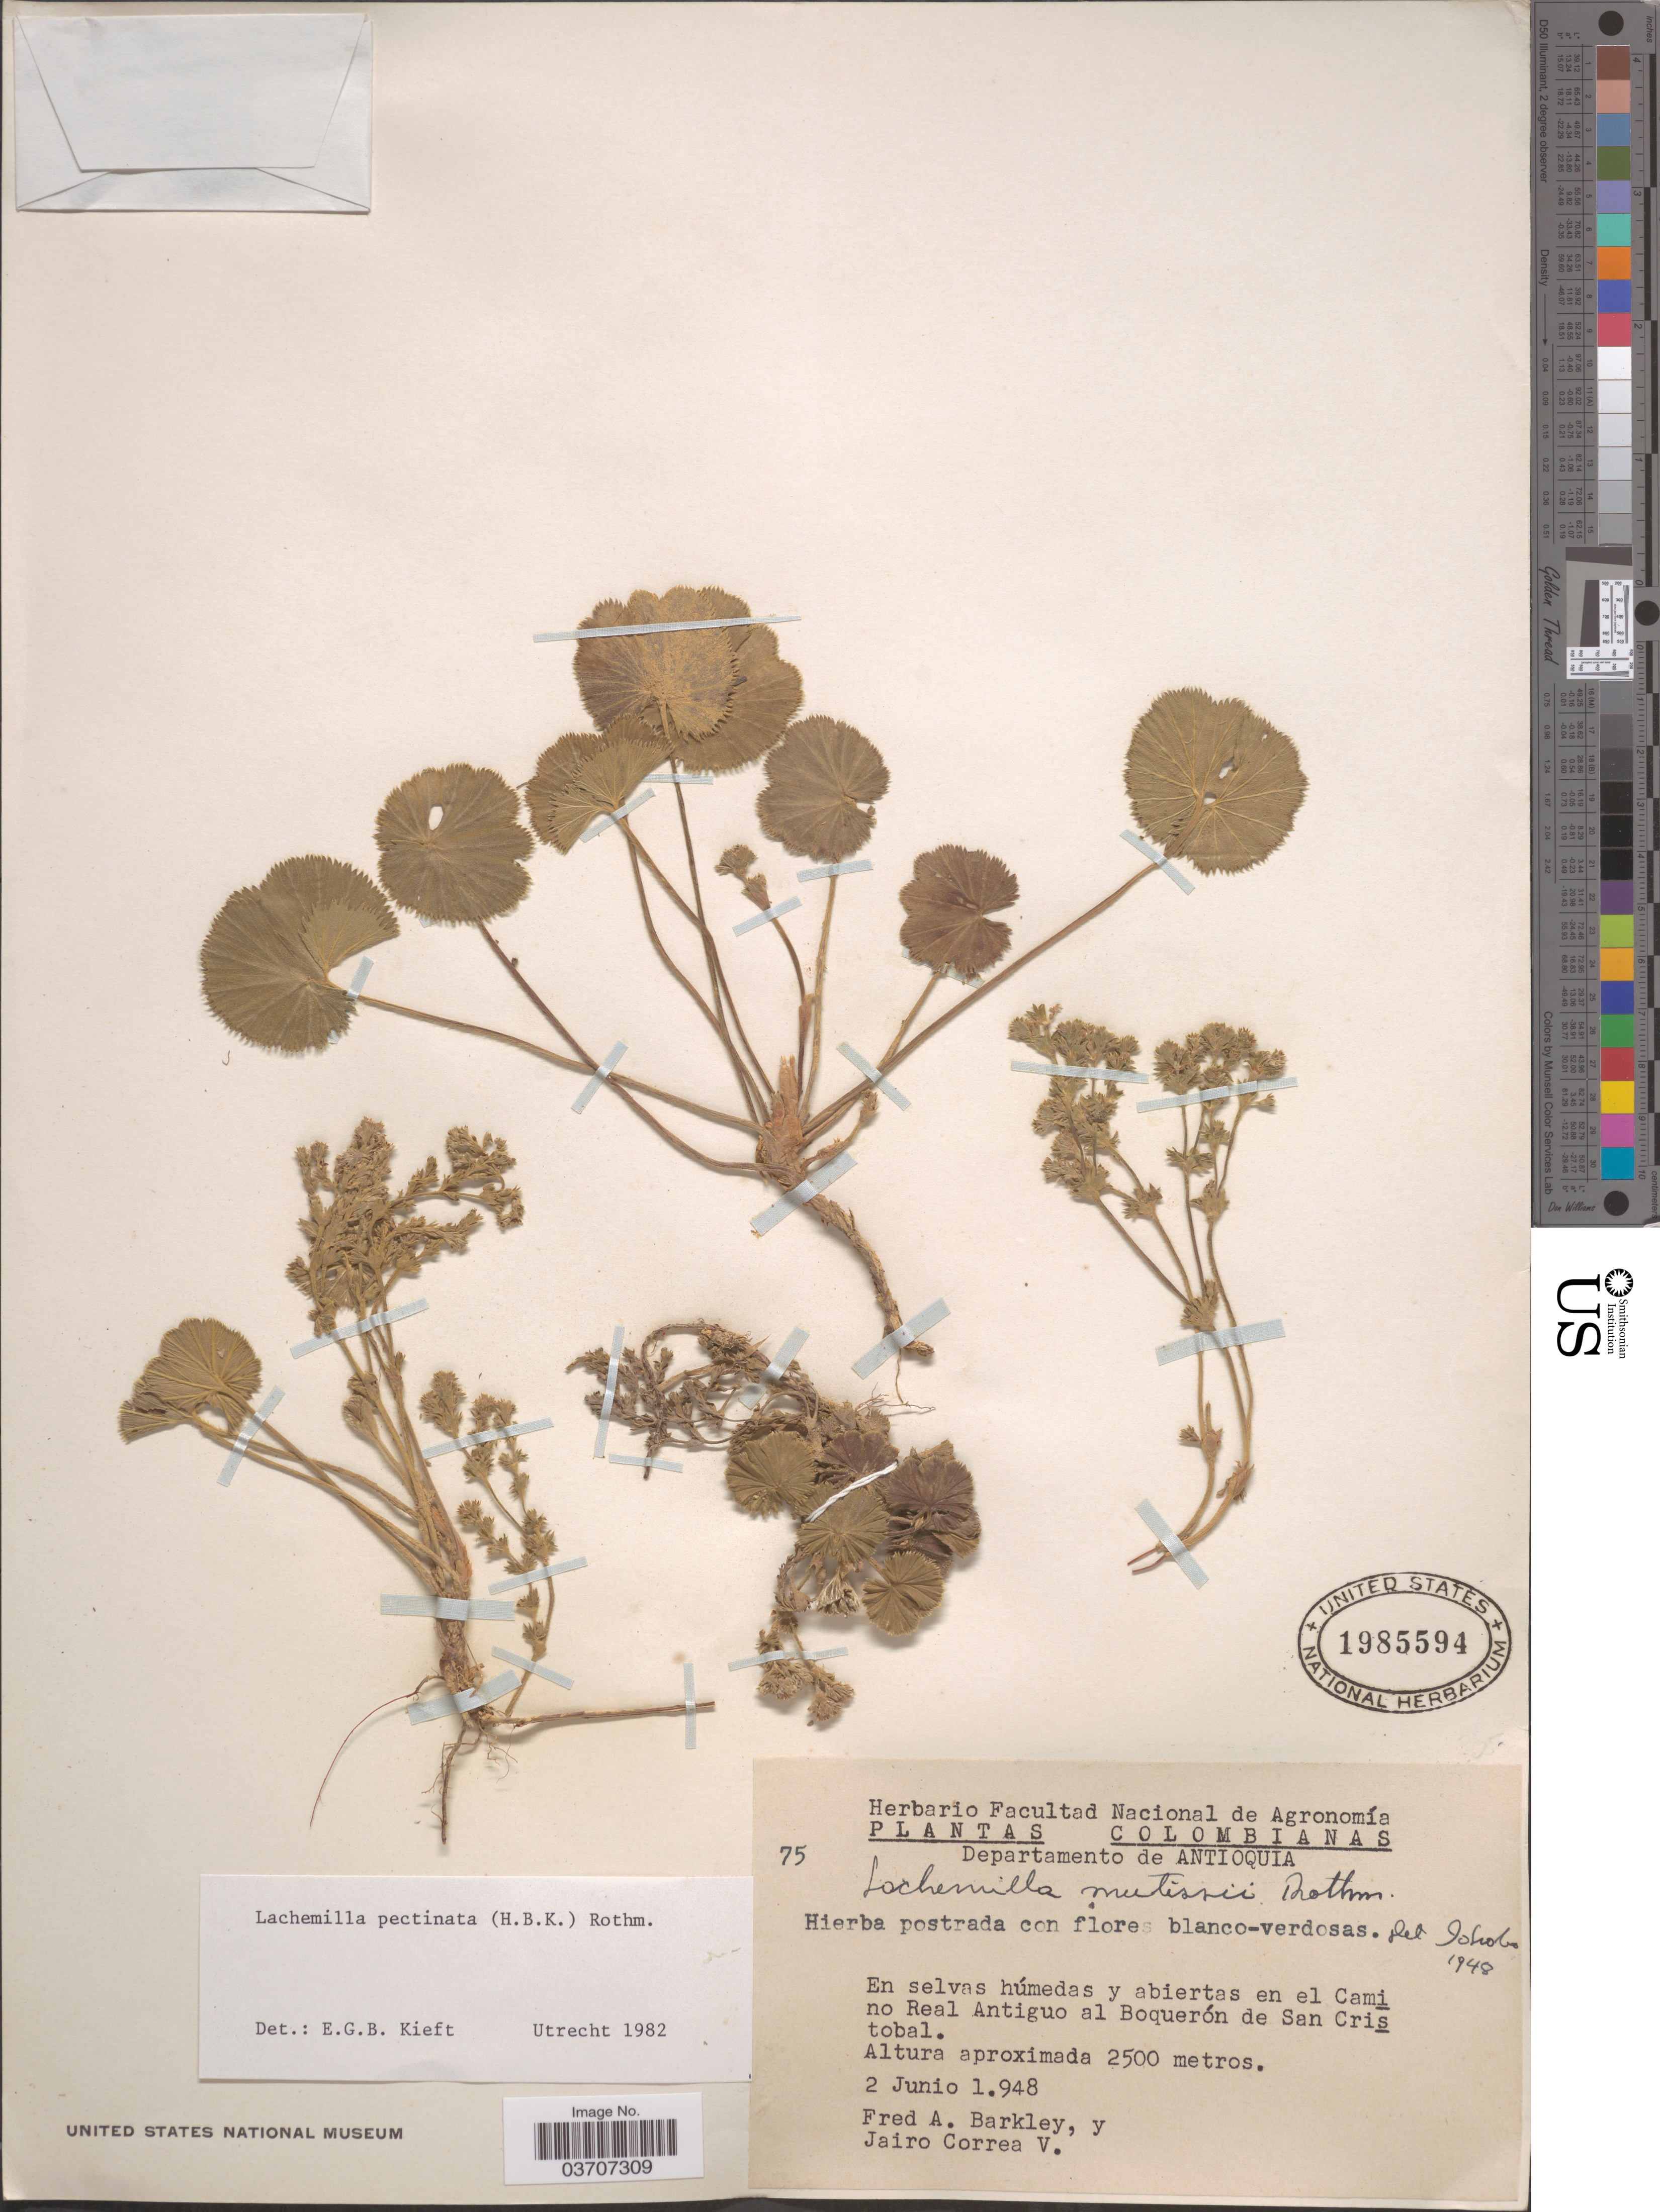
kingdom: Plantae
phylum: Tracheophyta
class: Magnoliopsida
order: Rosales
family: Rosaceae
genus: Lachemilla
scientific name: Lachemilla pectinata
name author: (Kunth) Rothm.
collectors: F. A. Barkley & J. Correa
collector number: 75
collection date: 1948-06-02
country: Colombia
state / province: Antioquia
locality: Departamento de Antioquia. En el Camino Real Antiguo al Boquerón de San Cristobal.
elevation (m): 2500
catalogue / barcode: US 1985594